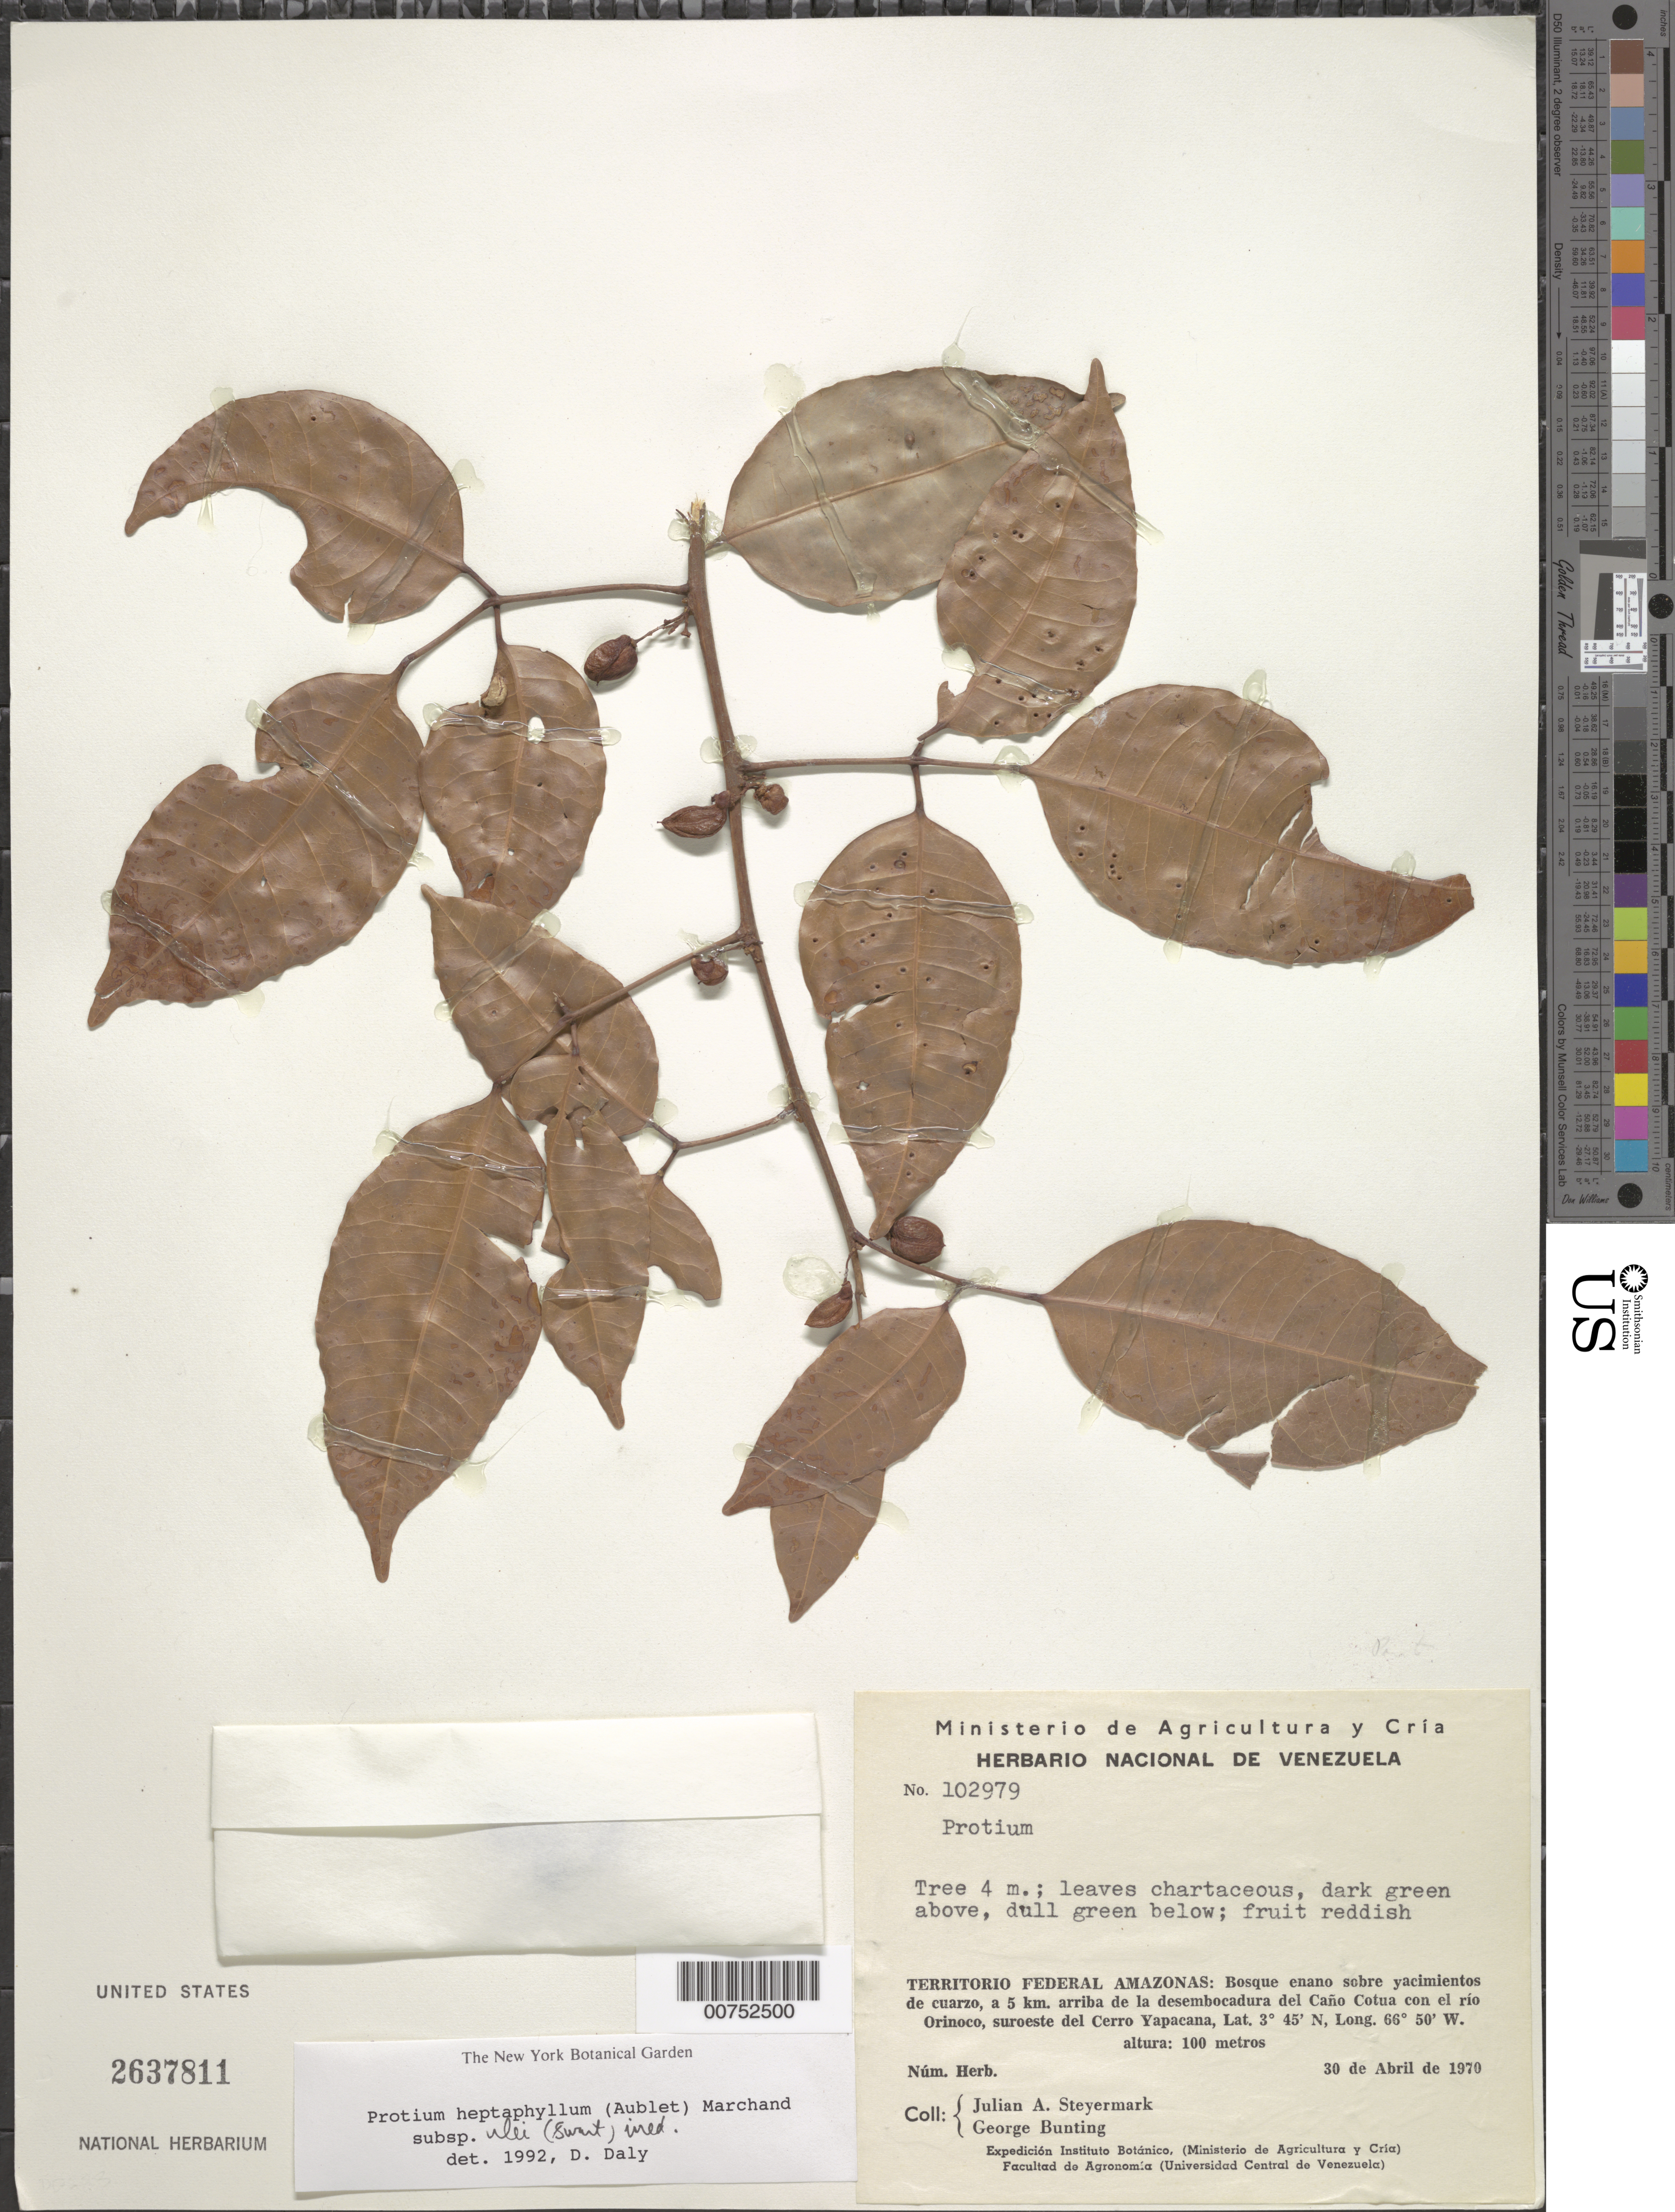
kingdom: Plantae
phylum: Tracheophyta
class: Magnoliopsida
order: Sapindales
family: Burseraceae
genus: Protium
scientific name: Protium heptaphyllum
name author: (Aubl.) Marchand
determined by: Daly, D. C.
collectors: J. Steyermark & G. S. Bunting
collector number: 102979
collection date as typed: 30-Apr-70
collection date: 1970-04-30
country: Venezuela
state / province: Amazonas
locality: Cerro Yapacána, SW of; a 5 km arriba de la desembocadura del Caño Cotua con el río Orinoco, suroeste del Cerro Yapacána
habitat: Dwarf forest on quartz deposits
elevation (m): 100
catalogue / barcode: US 2637811